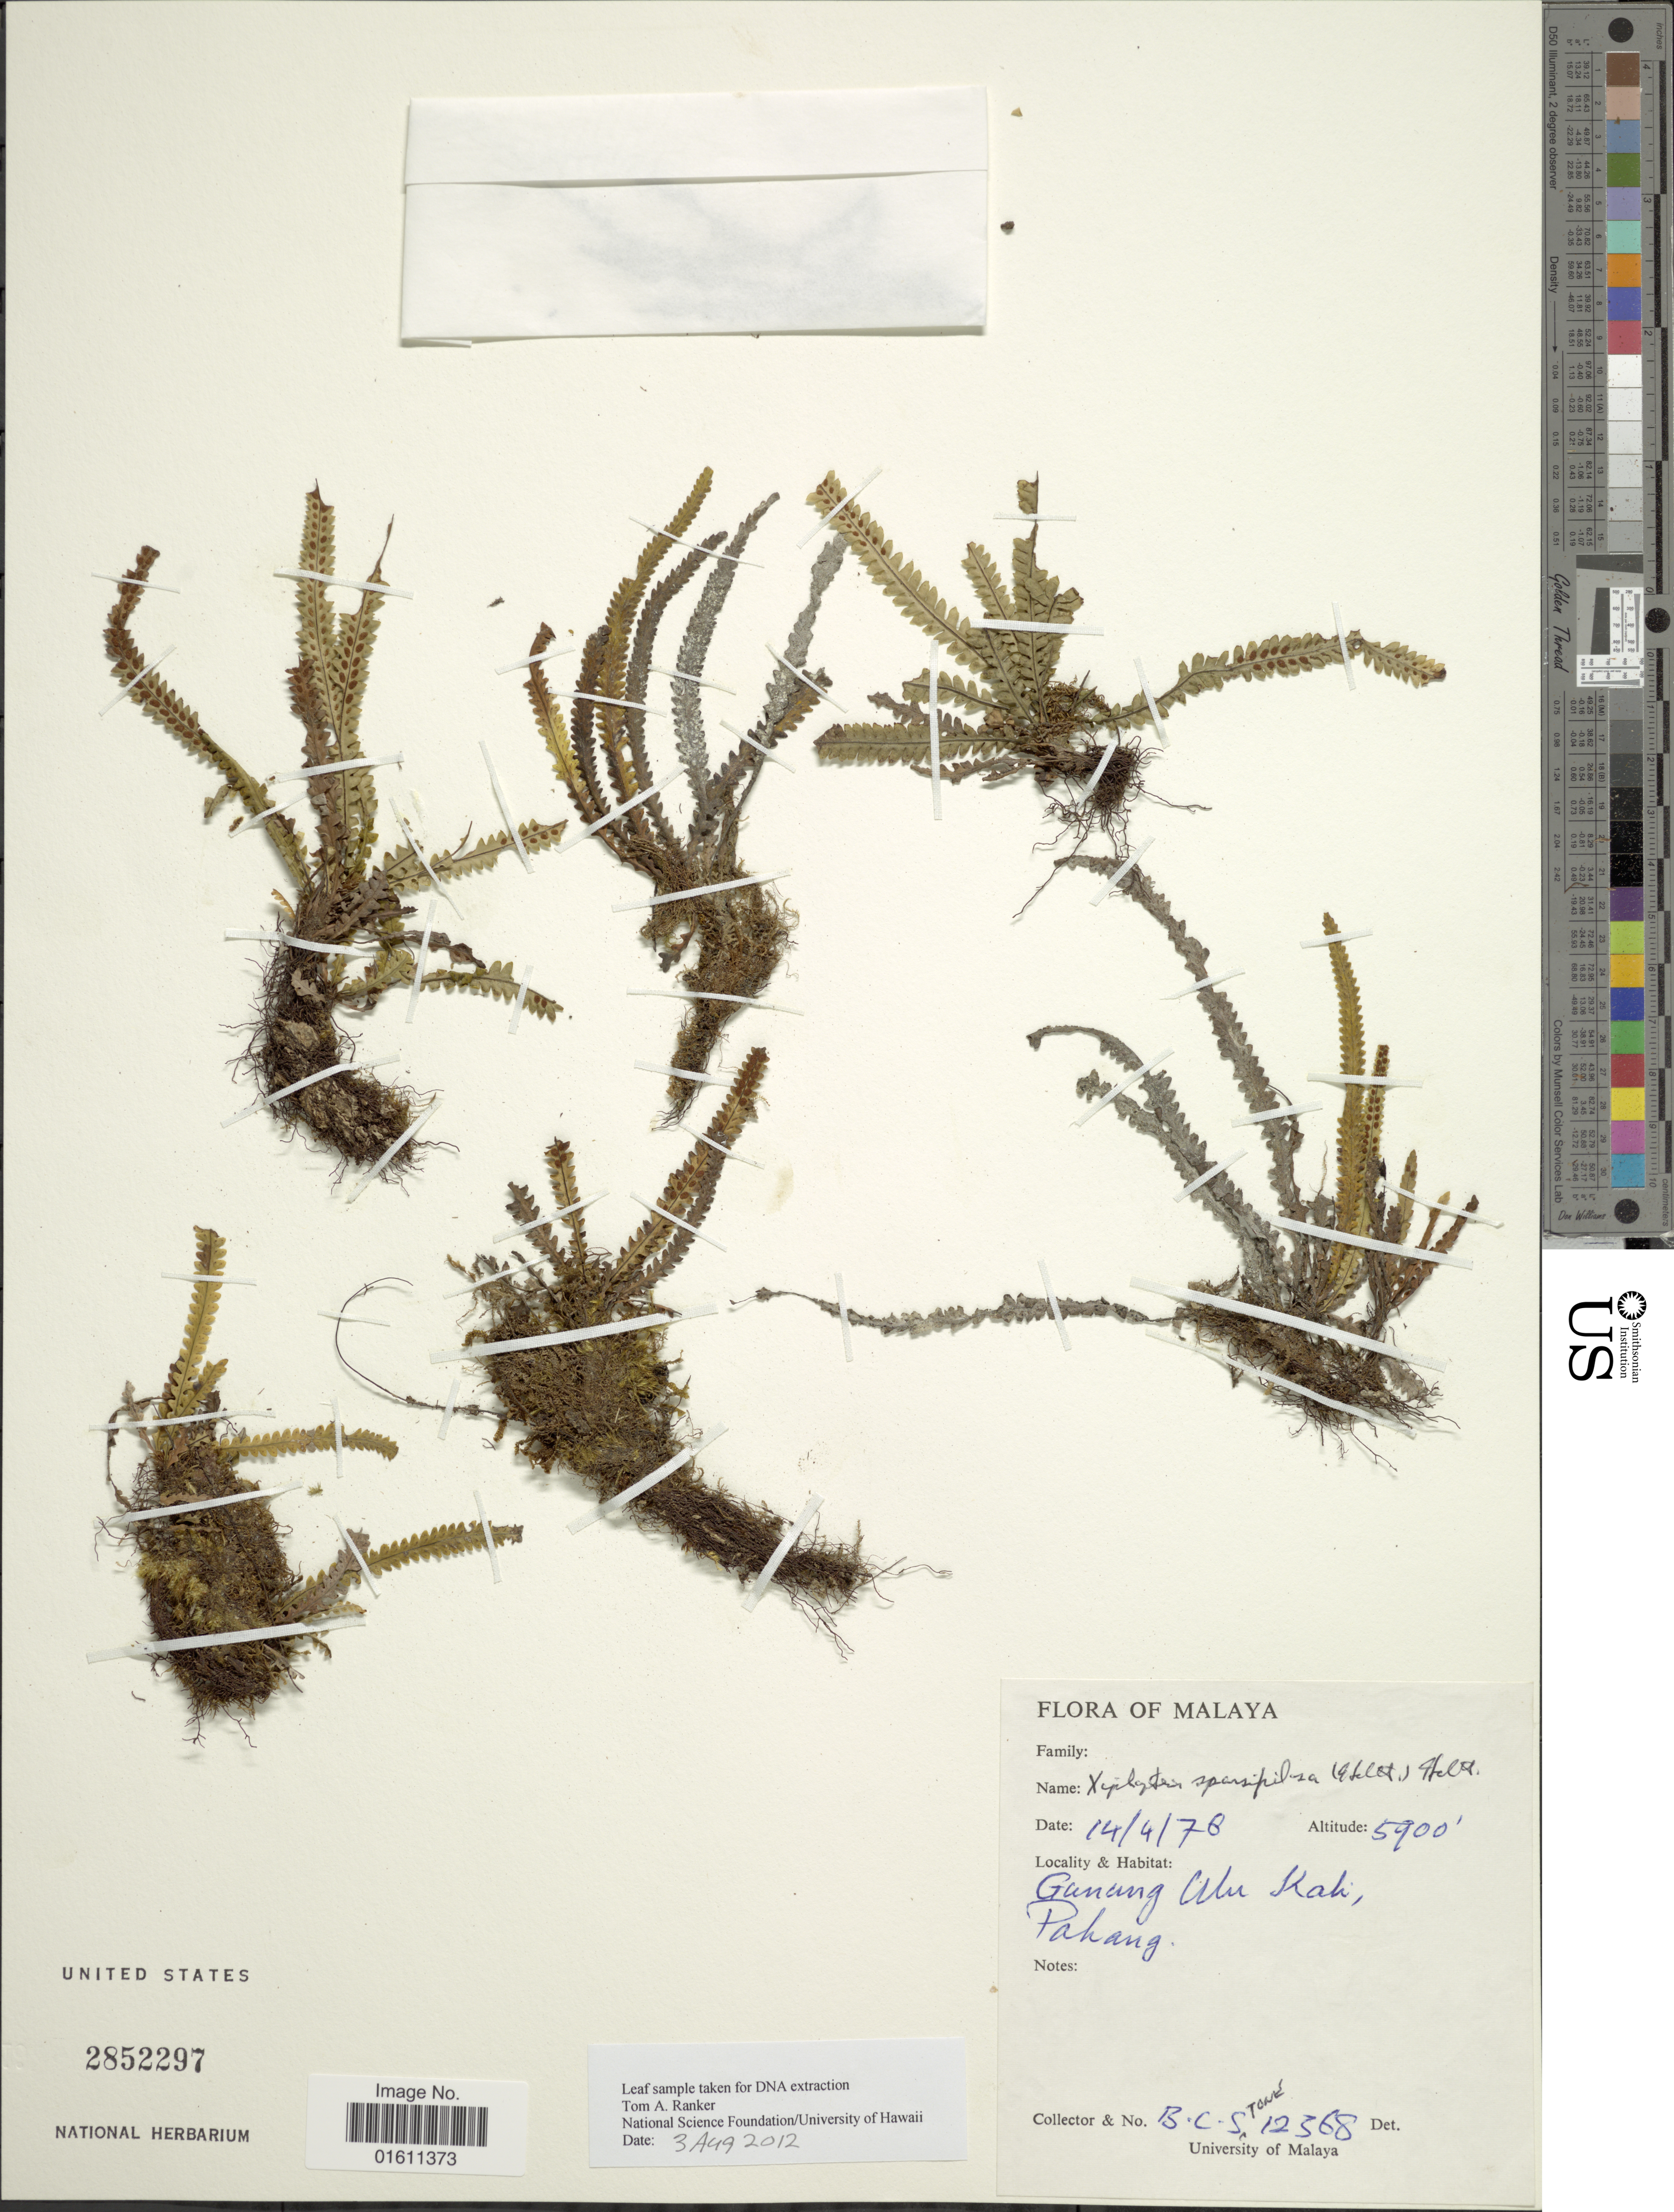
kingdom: Plantae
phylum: Tracheophyta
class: Polypodiopsida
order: Polypodiales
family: Polypodiaceae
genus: Xiphopterella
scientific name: Xiphopterella sparsipilosa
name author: (Holttum) Parris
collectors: B. C. Stone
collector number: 12368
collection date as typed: Transcribed d/m/y: 14/4/78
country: Malaysia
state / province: Pahang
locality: Malaya, Pahang, Gunung Uhr Kaki. [interpreted]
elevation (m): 1798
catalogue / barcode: US 2852297